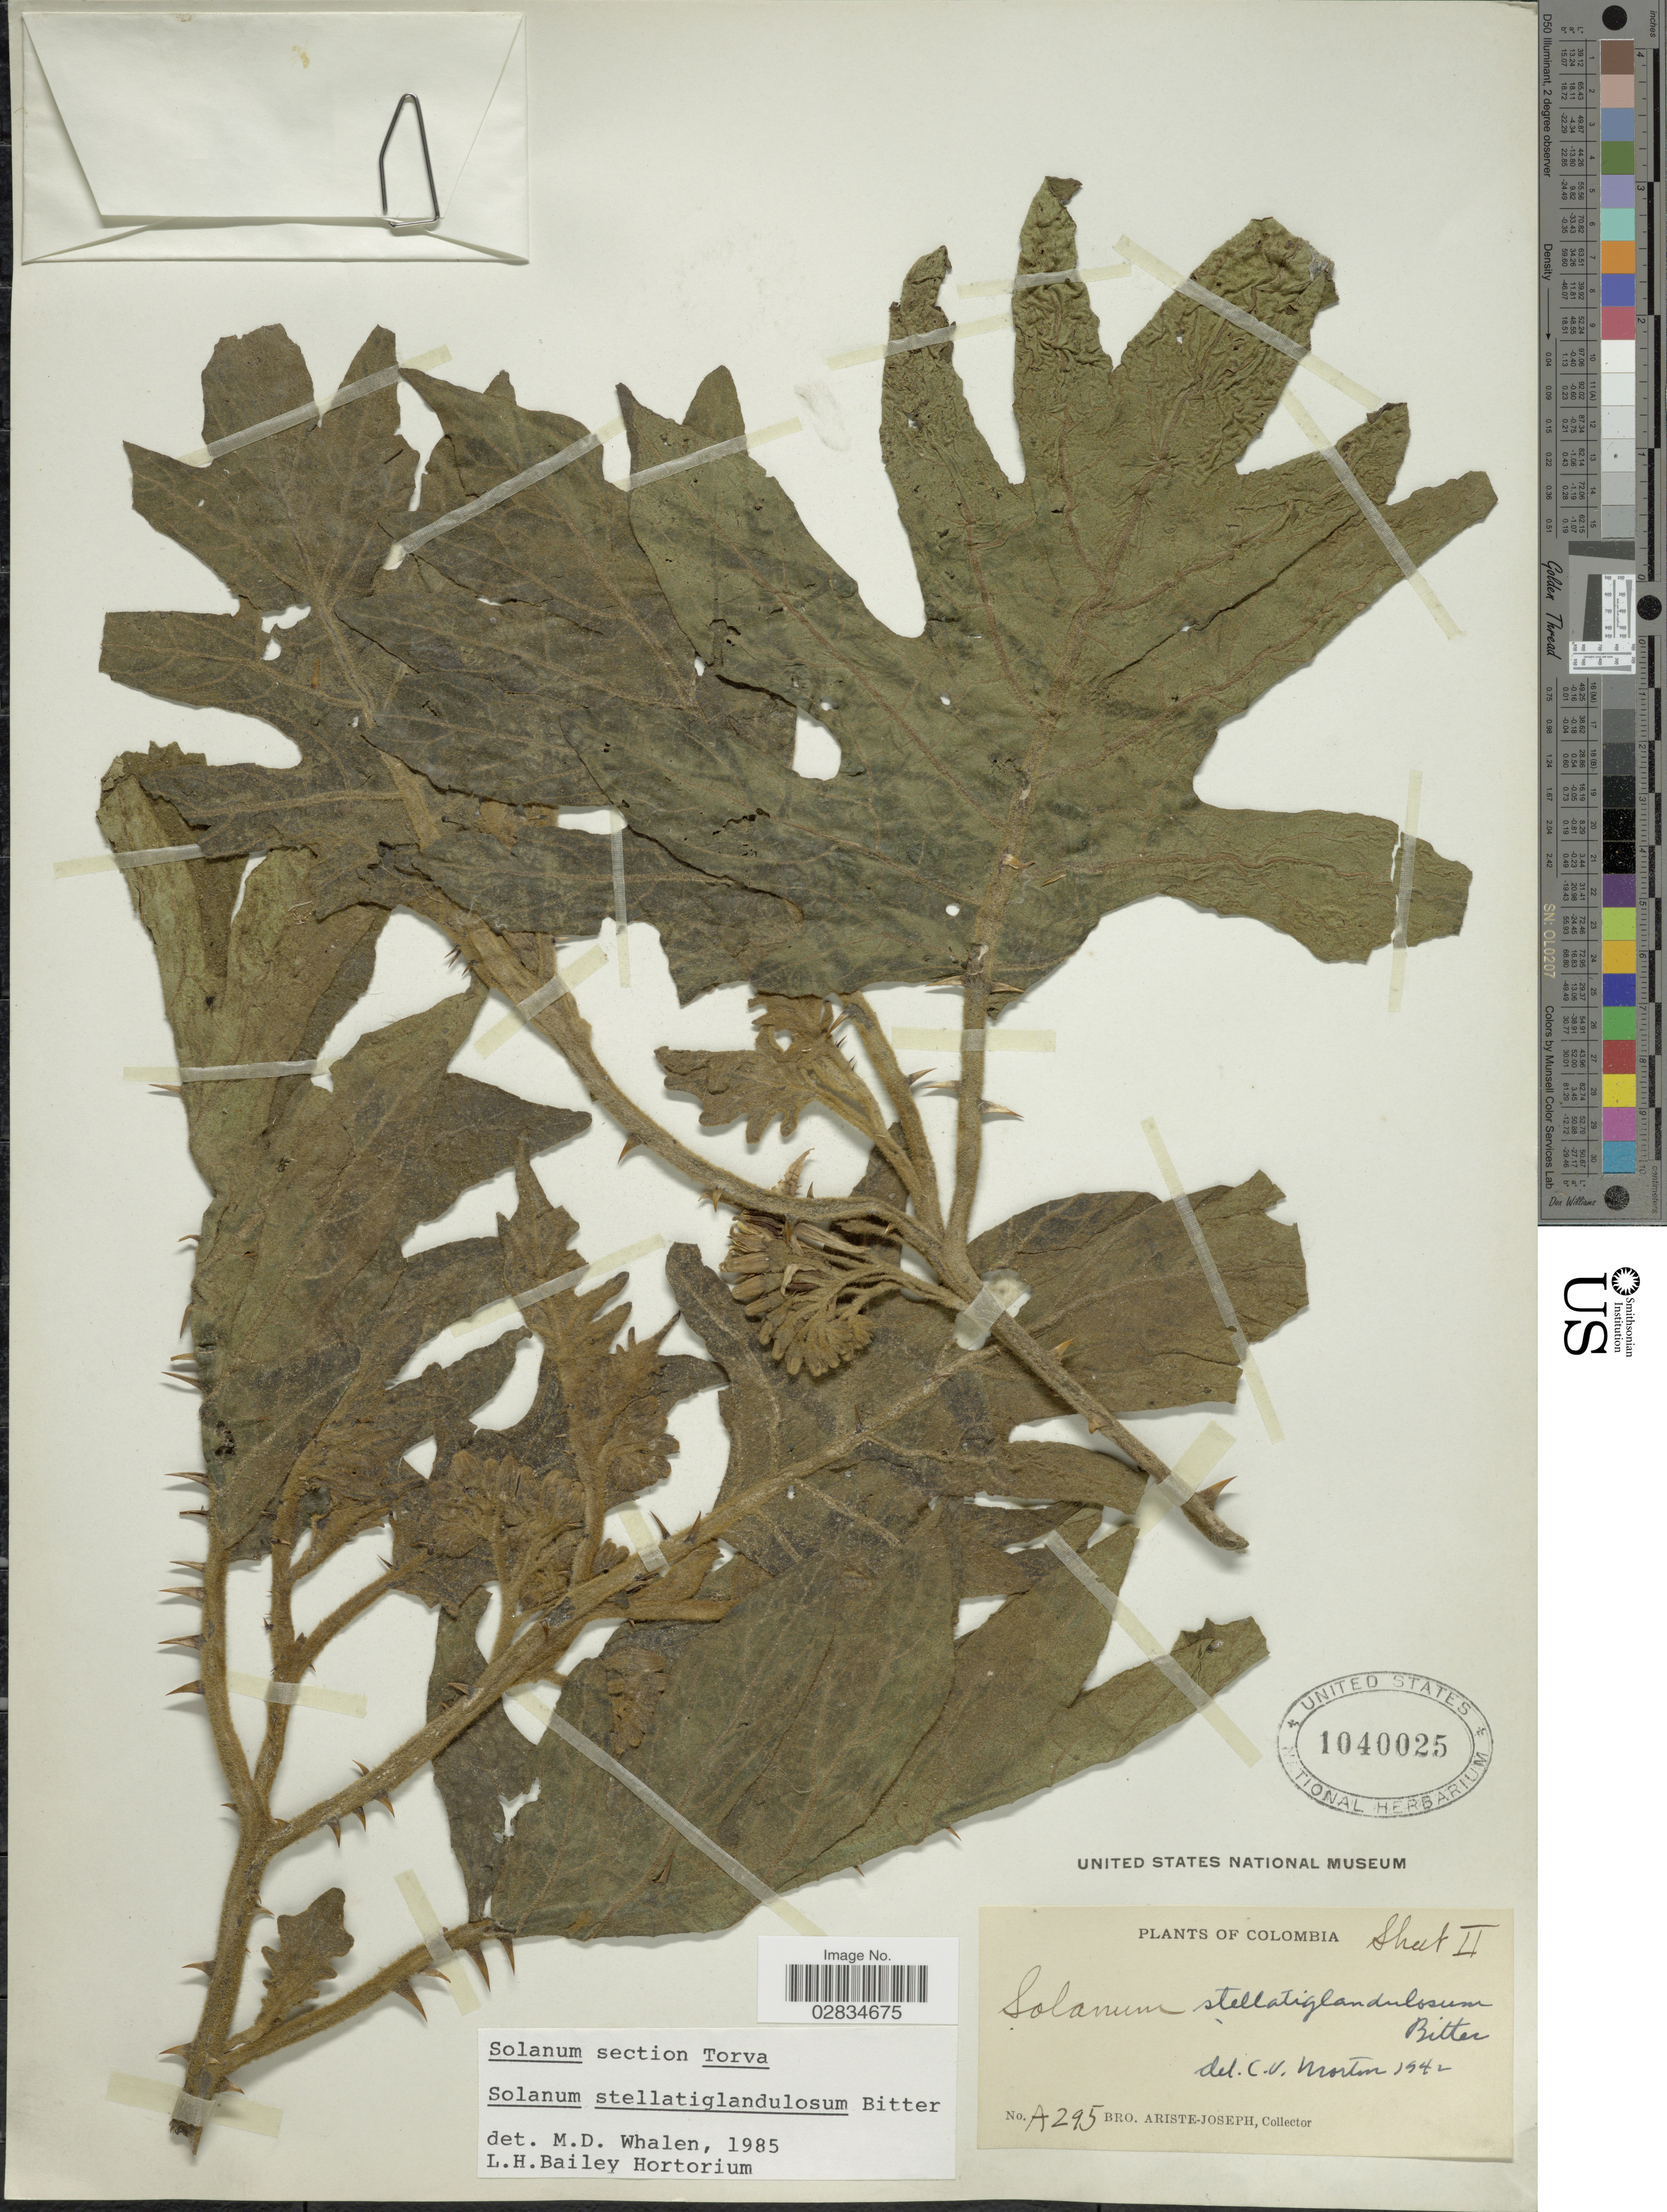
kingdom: Plantae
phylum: Tracheophyta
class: Magnoliopsida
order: Solanales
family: Solanaceae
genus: Solanum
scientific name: Solanum stellatiglandulosum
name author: Bitter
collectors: Bro. Ariste-Joseph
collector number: A295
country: Colombia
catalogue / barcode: US 1040025